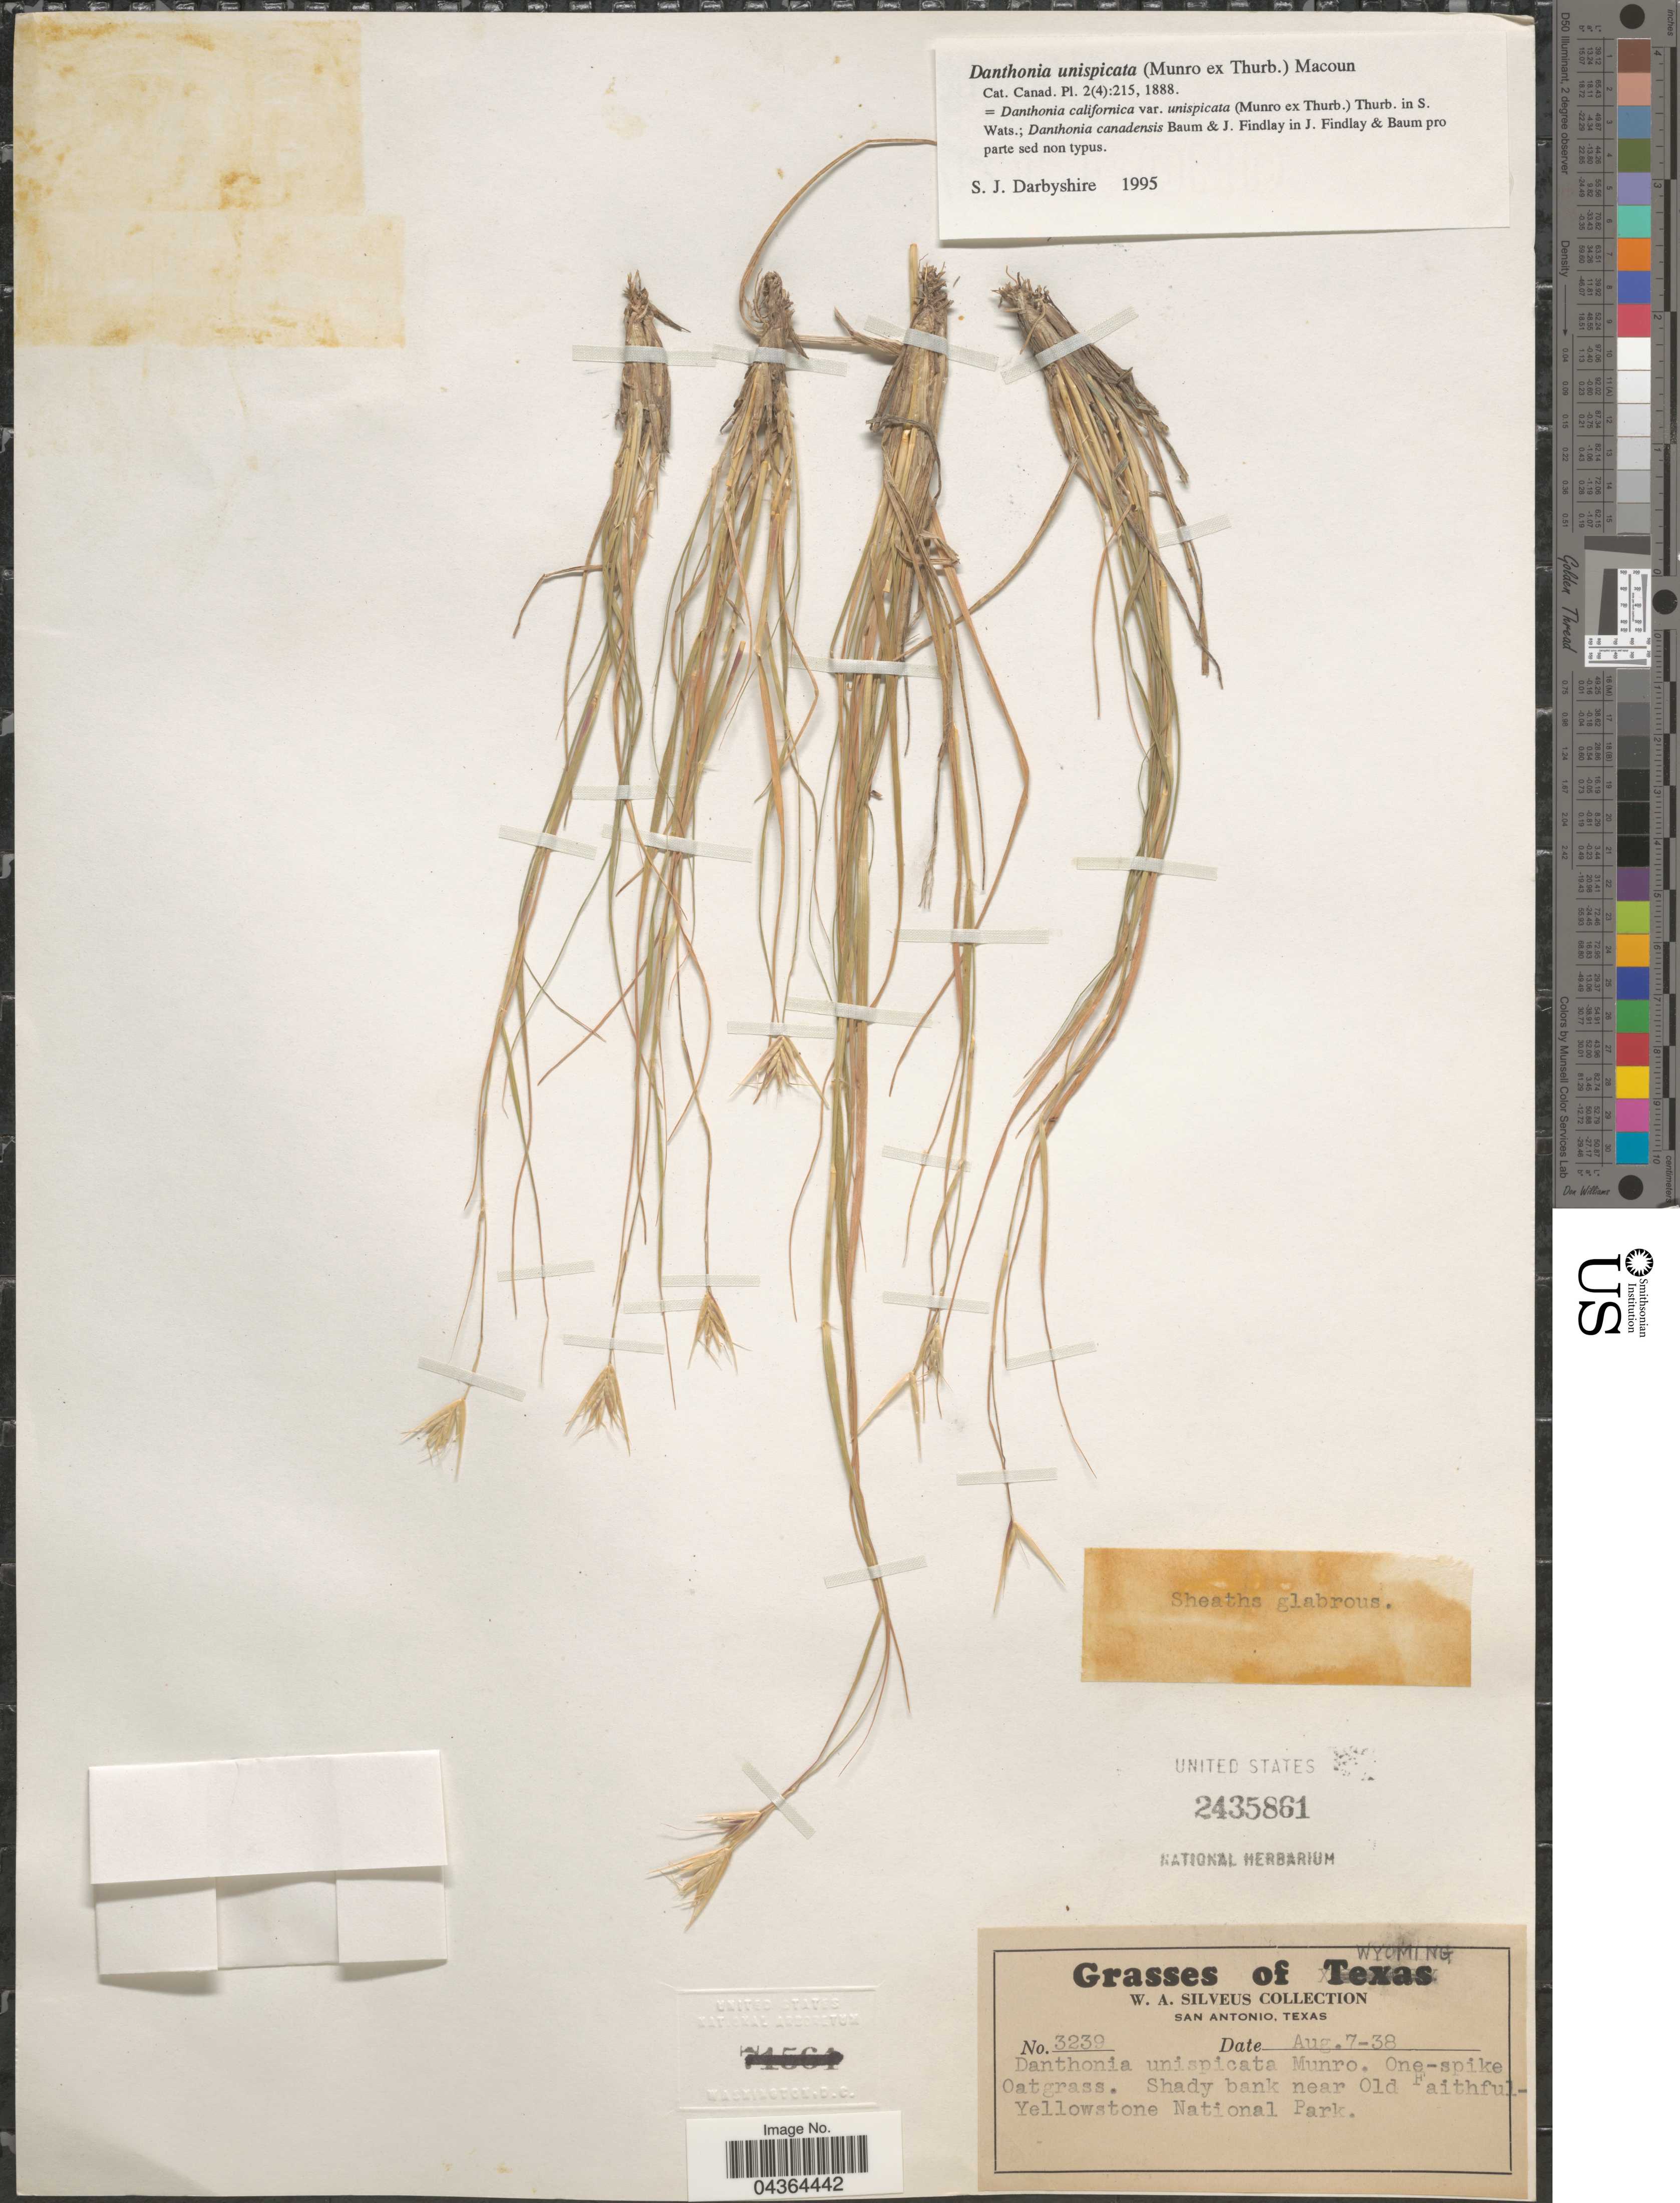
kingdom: Plantae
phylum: Tracheophyta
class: Liliopsida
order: Poales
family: Poaceae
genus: Danthonia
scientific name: Danthonia unispicata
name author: (Thurb.) Munro ex Macoun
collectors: W. Silveus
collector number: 3239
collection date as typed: Transcribed d/m/y: 7/8/38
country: United States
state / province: Wyoming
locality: Shady bank near Old Faithful-Yellowstone National Park.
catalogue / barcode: US 2435861